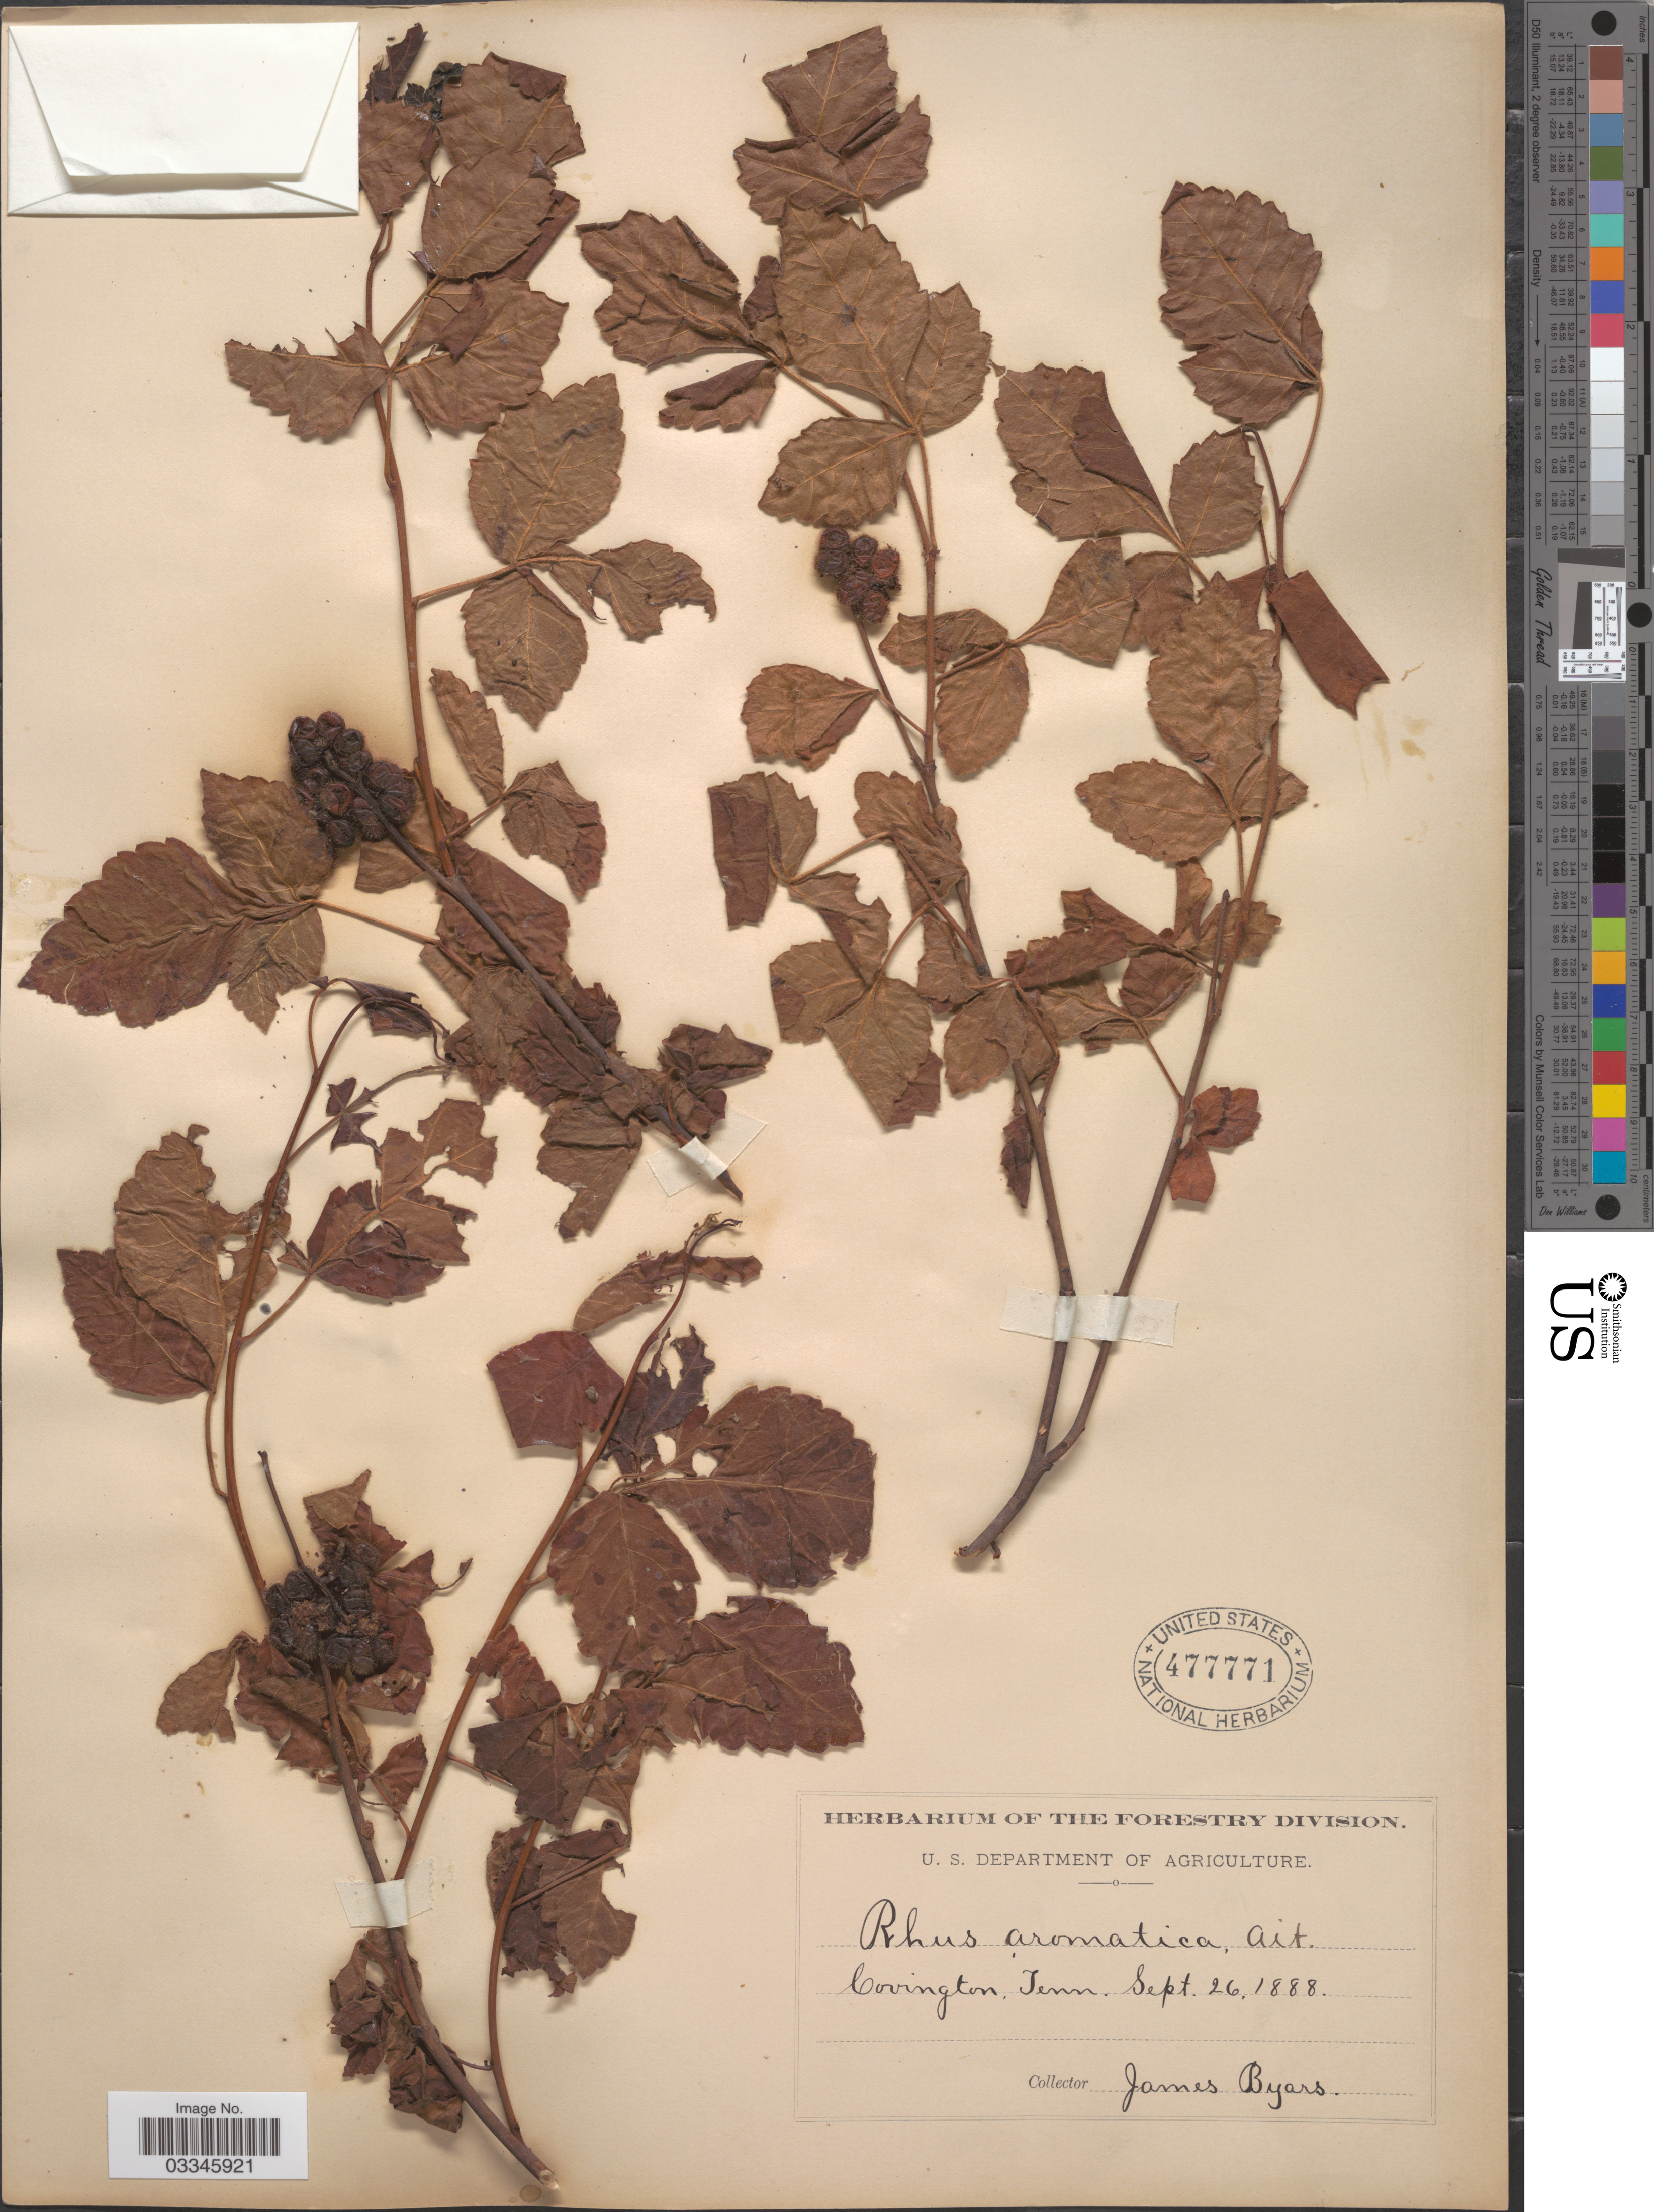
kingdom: Plantae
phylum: Tracheophyta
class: Magnoliopsida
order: Sapindales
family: Anacardiaceae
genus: Rhus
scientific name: Rhus crenata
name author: Thunb.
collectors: J. Byars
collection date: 1888-09-26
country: United States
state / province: Tennessee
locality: Covington.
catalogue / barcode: US 477771